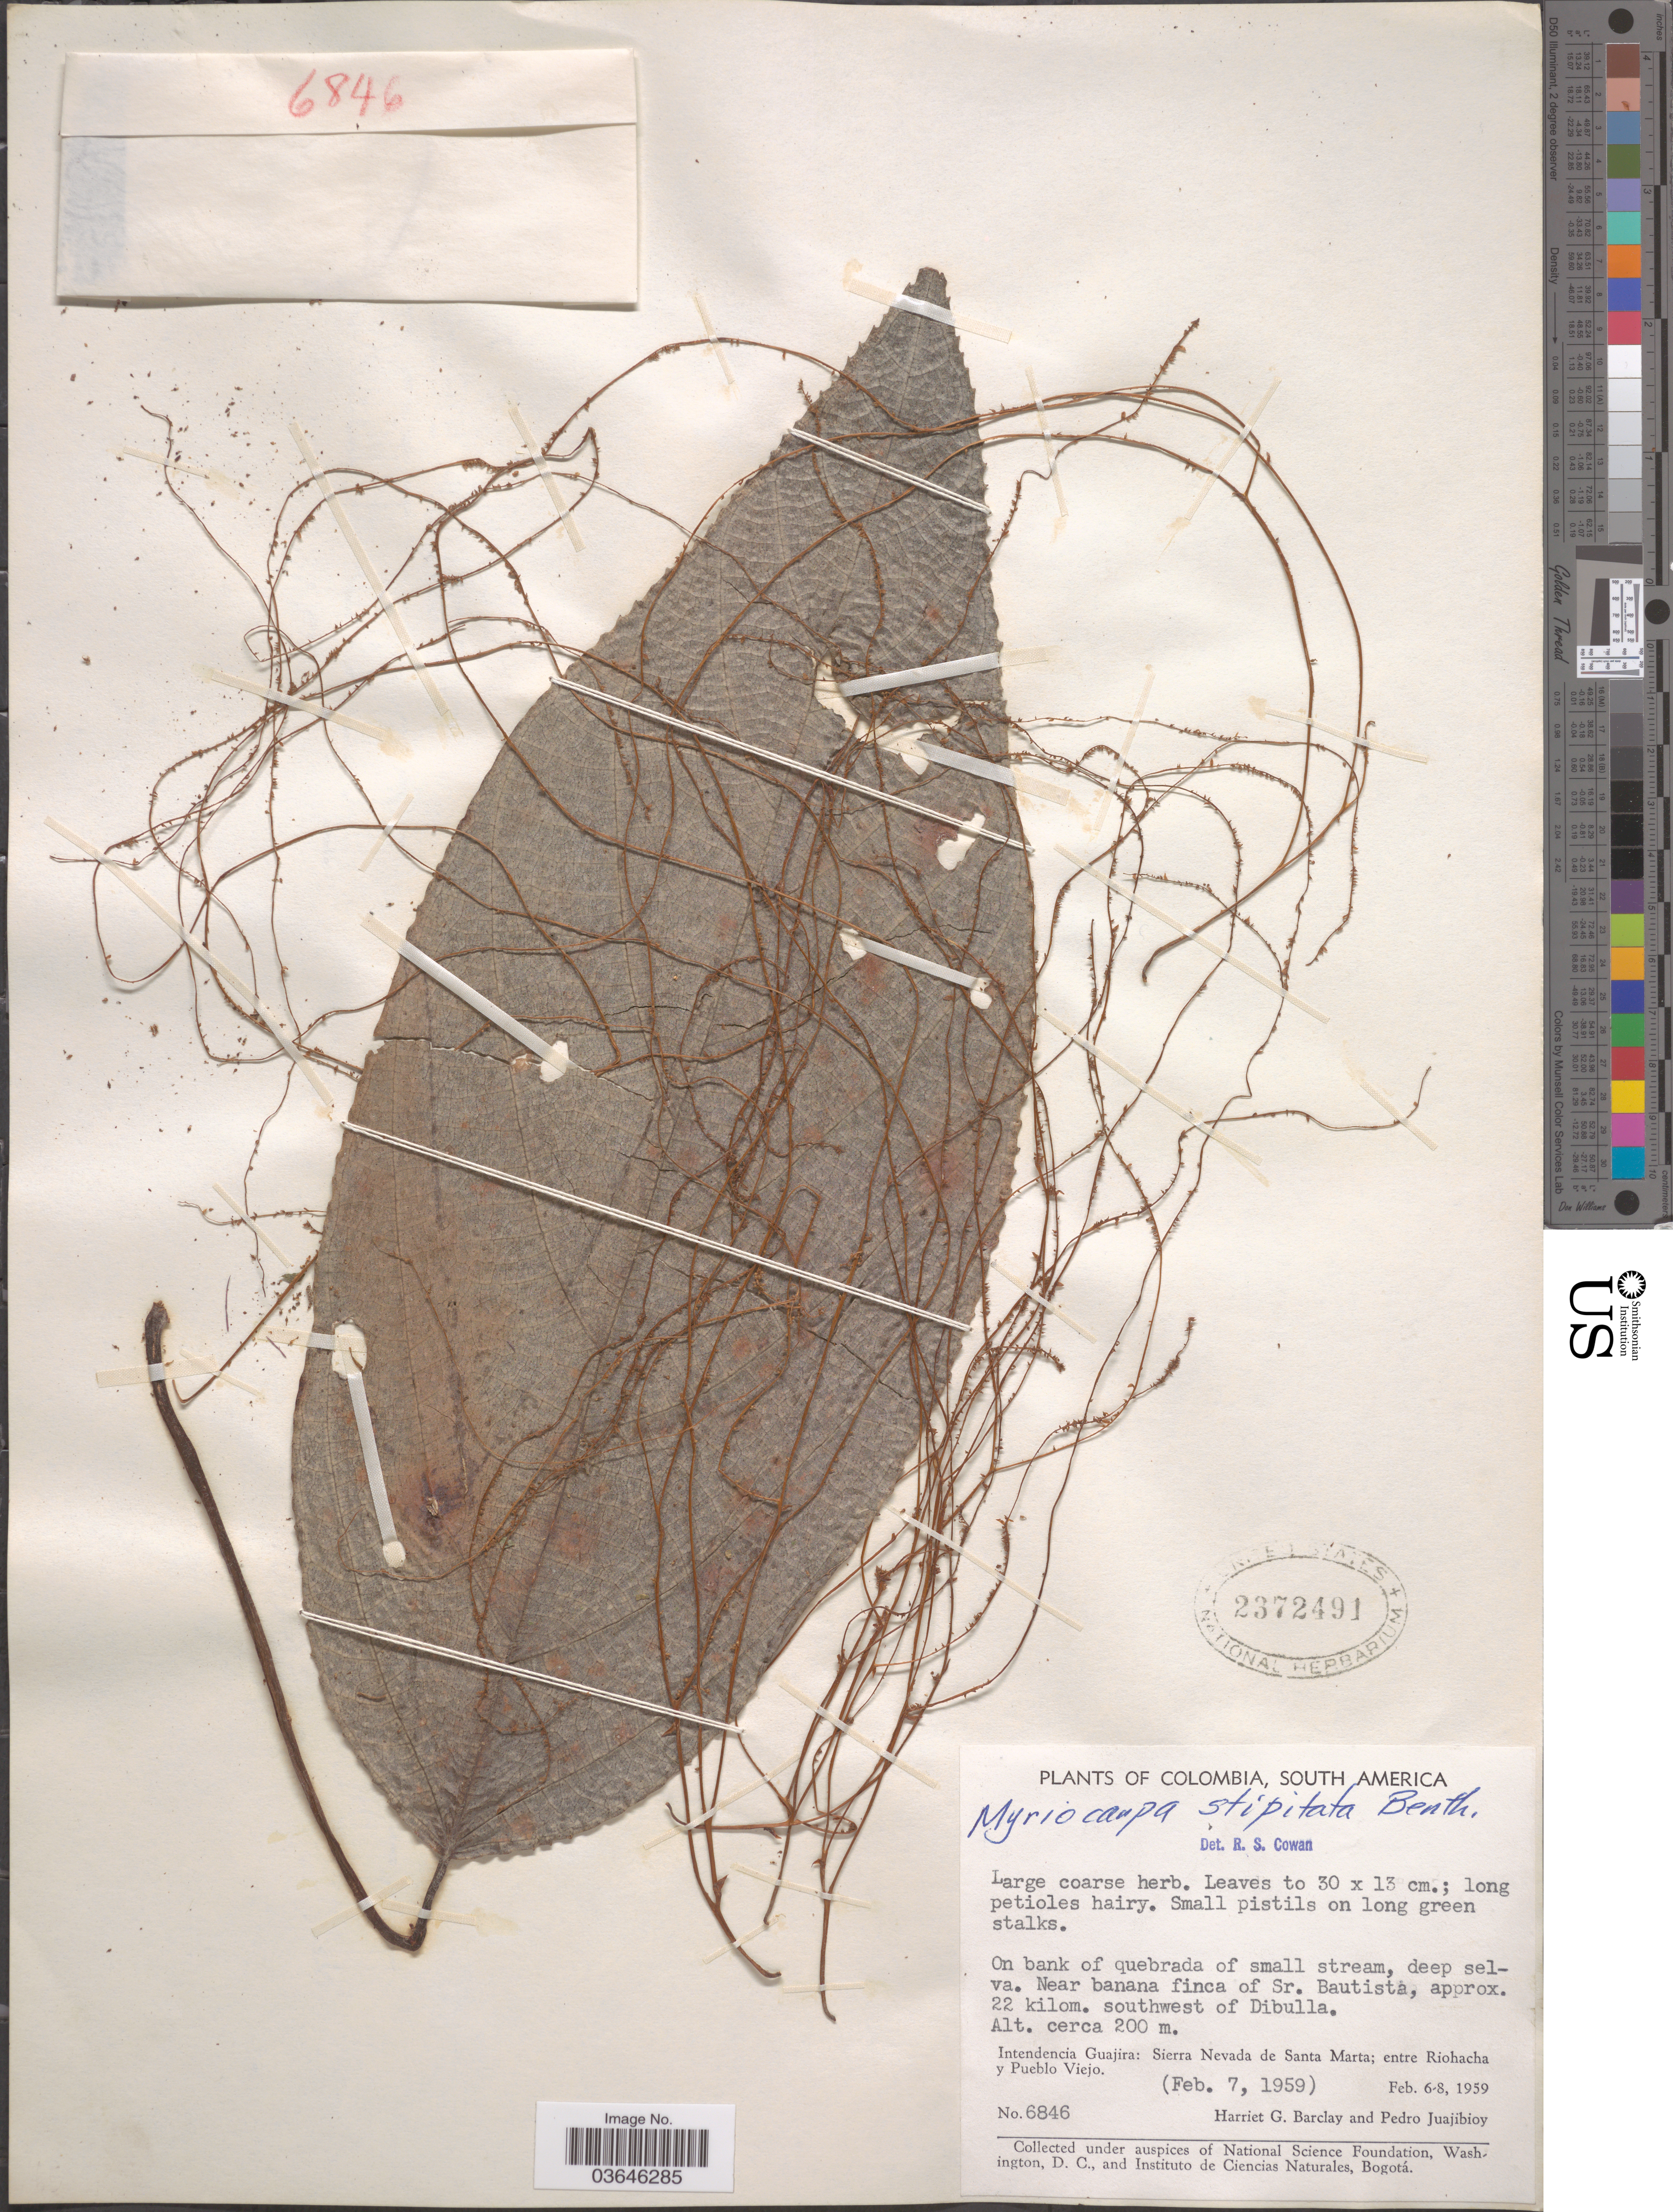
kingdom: Plantae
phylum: Tracheophyta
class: Magnoliopsida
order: Rosales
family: Urticaceae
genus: Myriocarpa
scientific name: Myriocarpa stipitata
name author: Benth.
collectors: H. G. Barclay & P. Juajibioy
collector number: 6846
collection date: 1959-02-07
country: Colombia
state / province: La Guajira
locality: Near banana finca of Sr. Bautista, approx. 22 kilom. southwest of Dibulla. Intendencia Guajira: Sierra Nevada de Santa Marta; entre Riohacha y Pueblo Viejo.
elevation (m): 200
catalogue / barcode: US 2372491